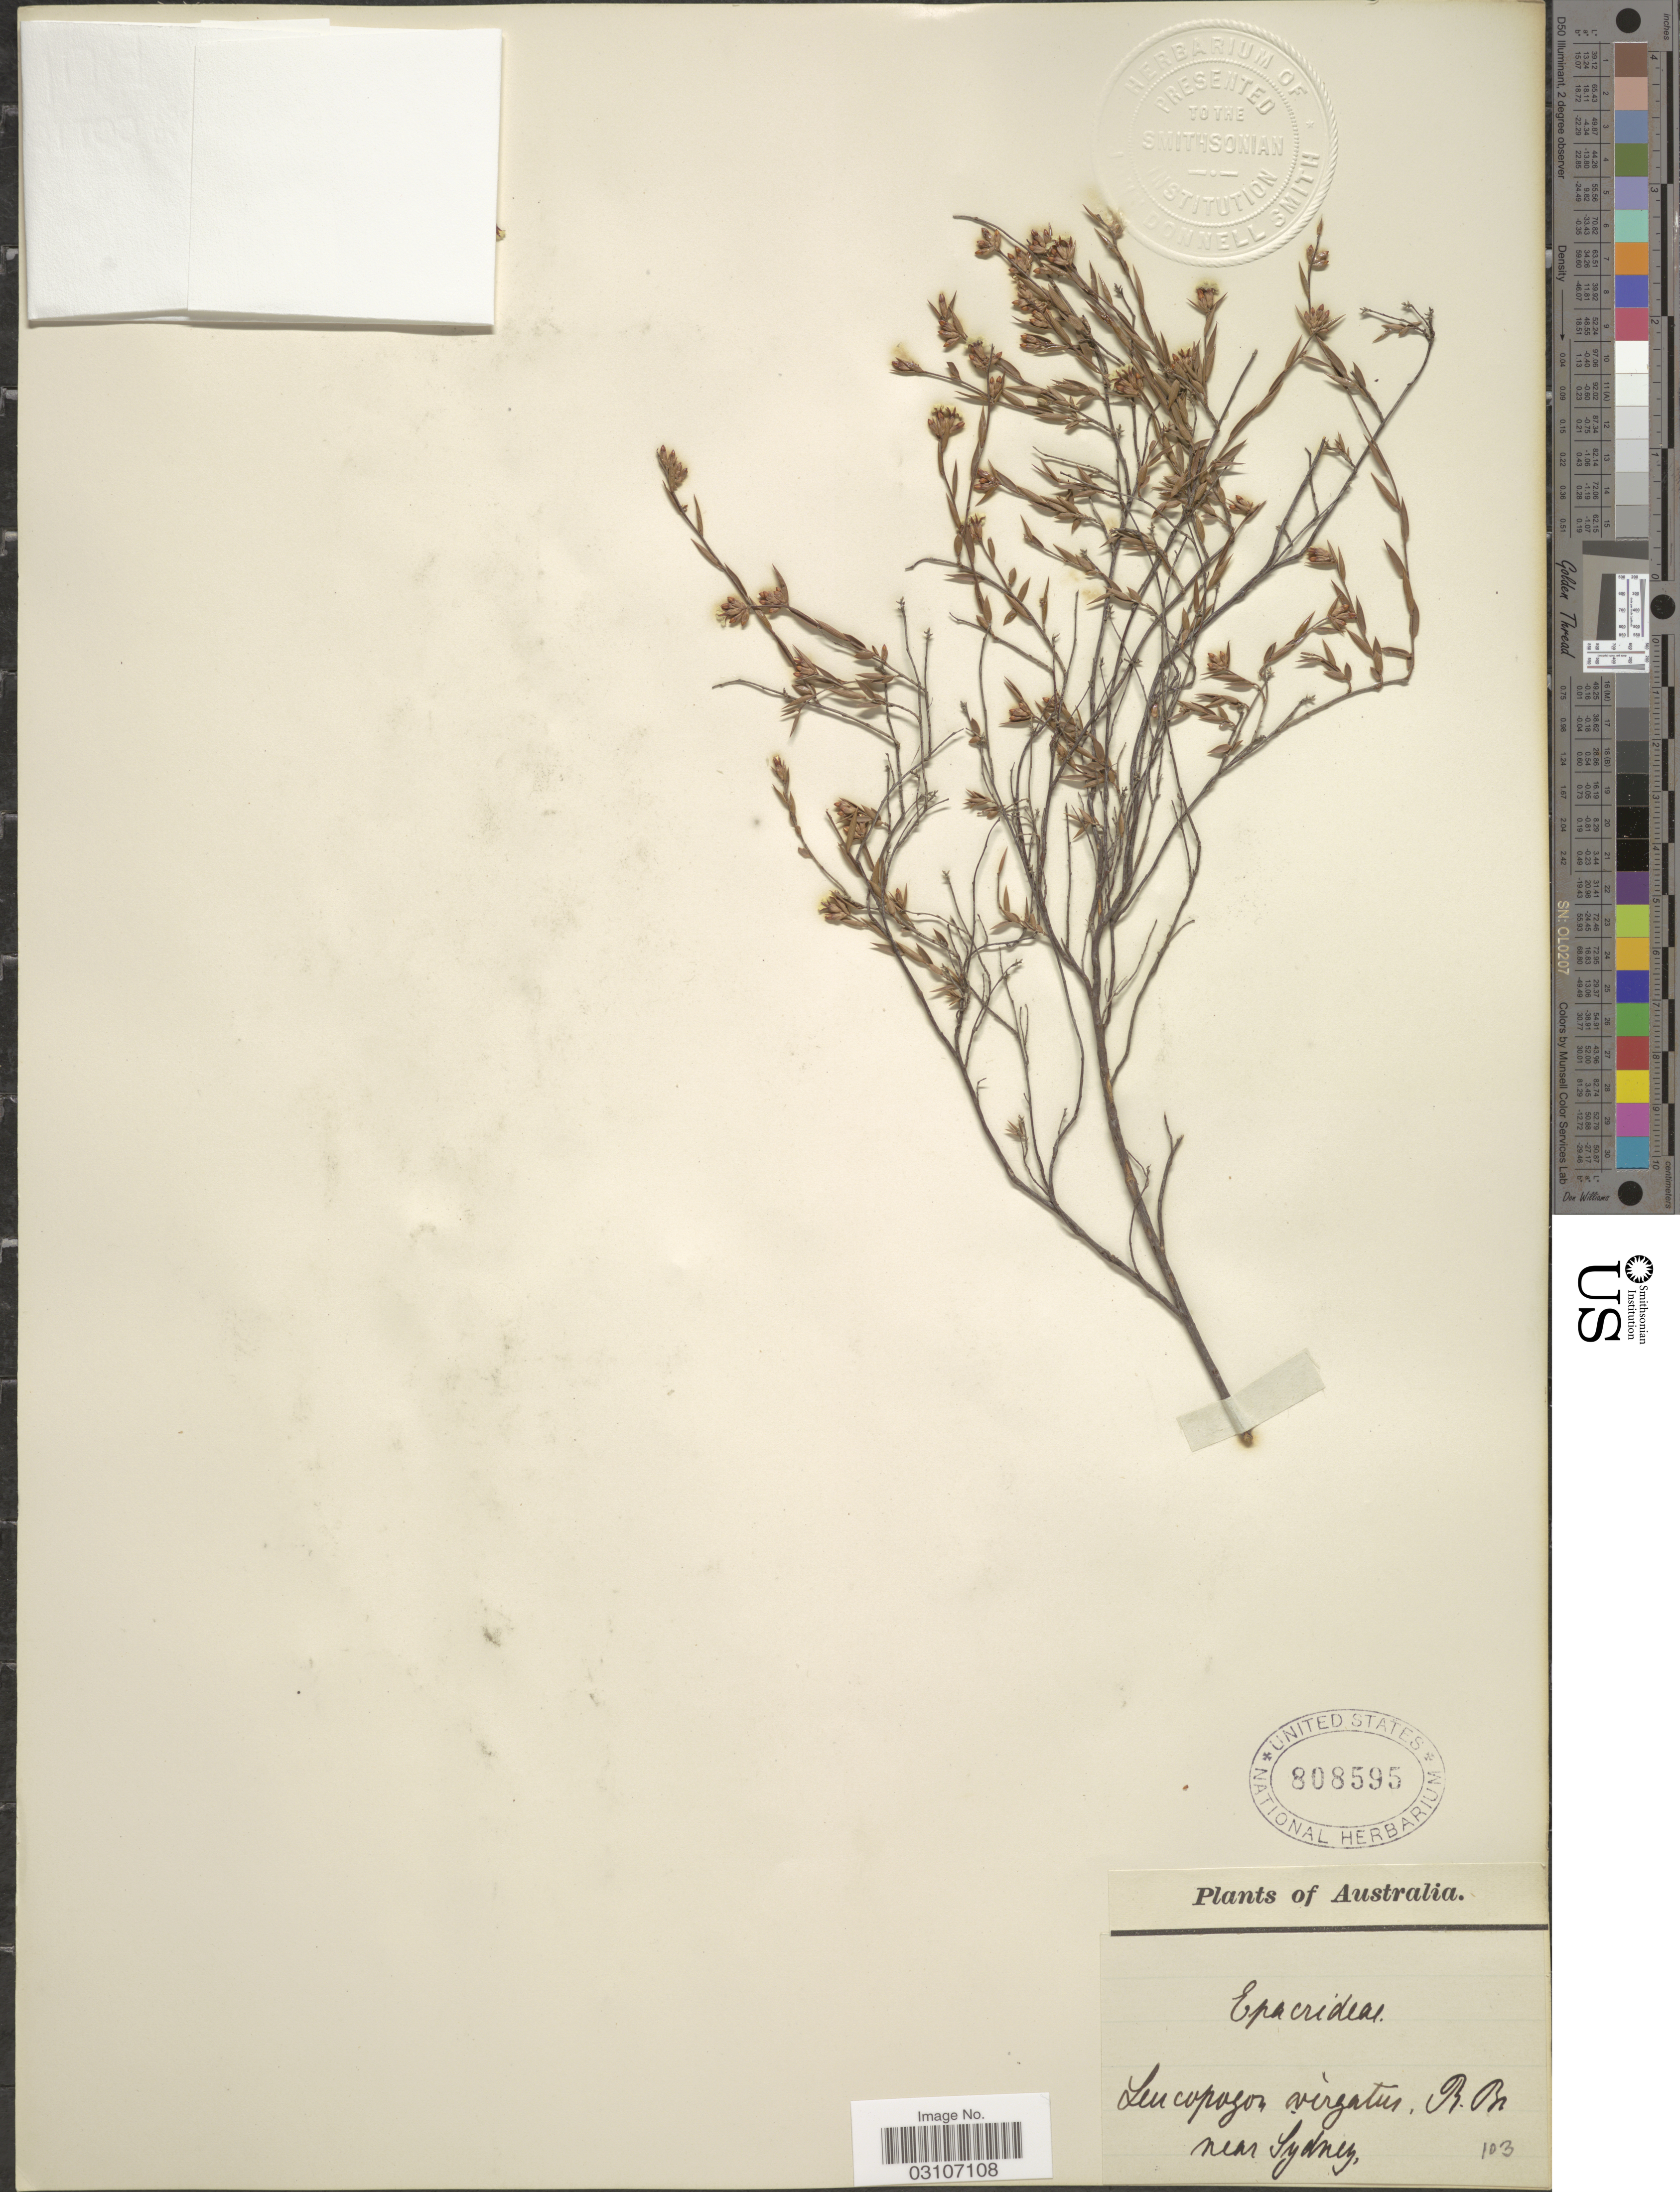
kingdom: Plantae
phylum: Tracheophyta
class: Magnoliopsida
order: Ericales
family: Ericaceae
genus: Leucopogon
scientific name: Leucopogon virgatus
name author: R. Br.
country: Australia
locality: Near Sydney.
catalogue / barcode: US 808595